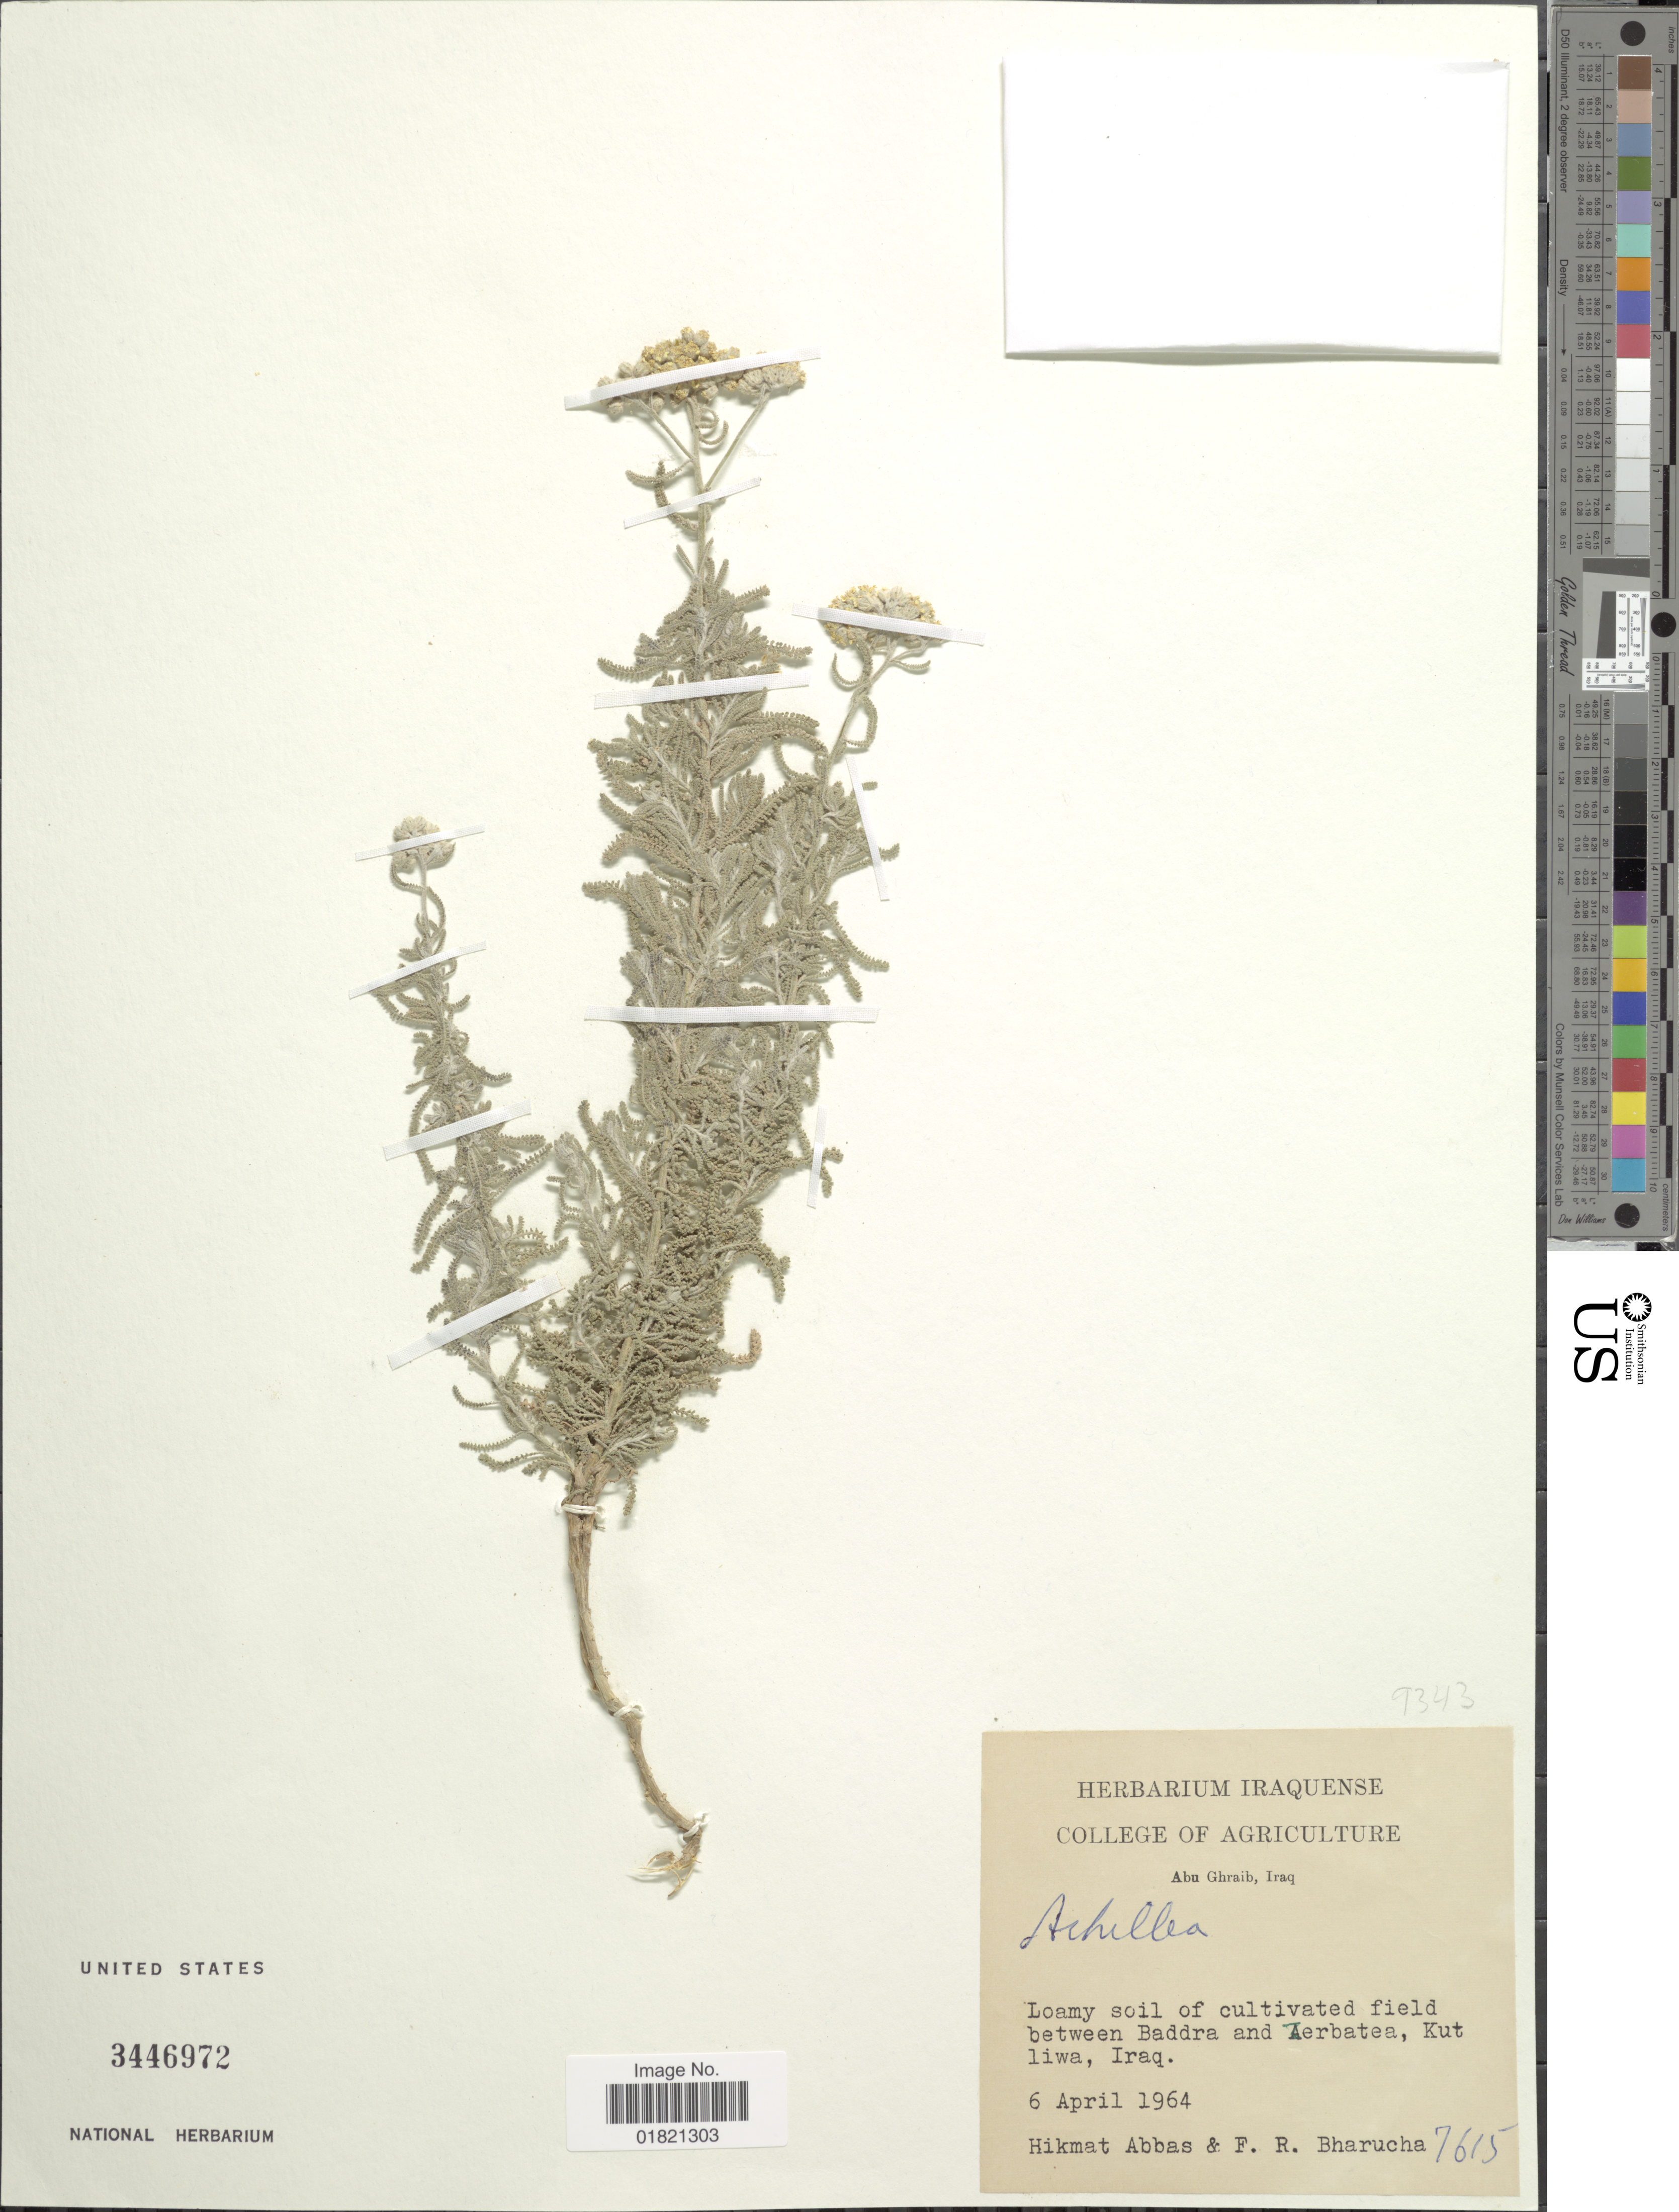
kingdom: Plantae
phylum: Tracheophyta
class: Magnoliopsida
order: Asterales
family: Asteraceae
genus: Achillea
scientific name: Achillea sp.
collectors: H. Abbas & F. Bharucha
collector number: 7615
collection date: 1964-04-06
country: Iraq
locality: Between Baddra and Aerbatea, Kutliwa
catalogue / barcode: US 3446972